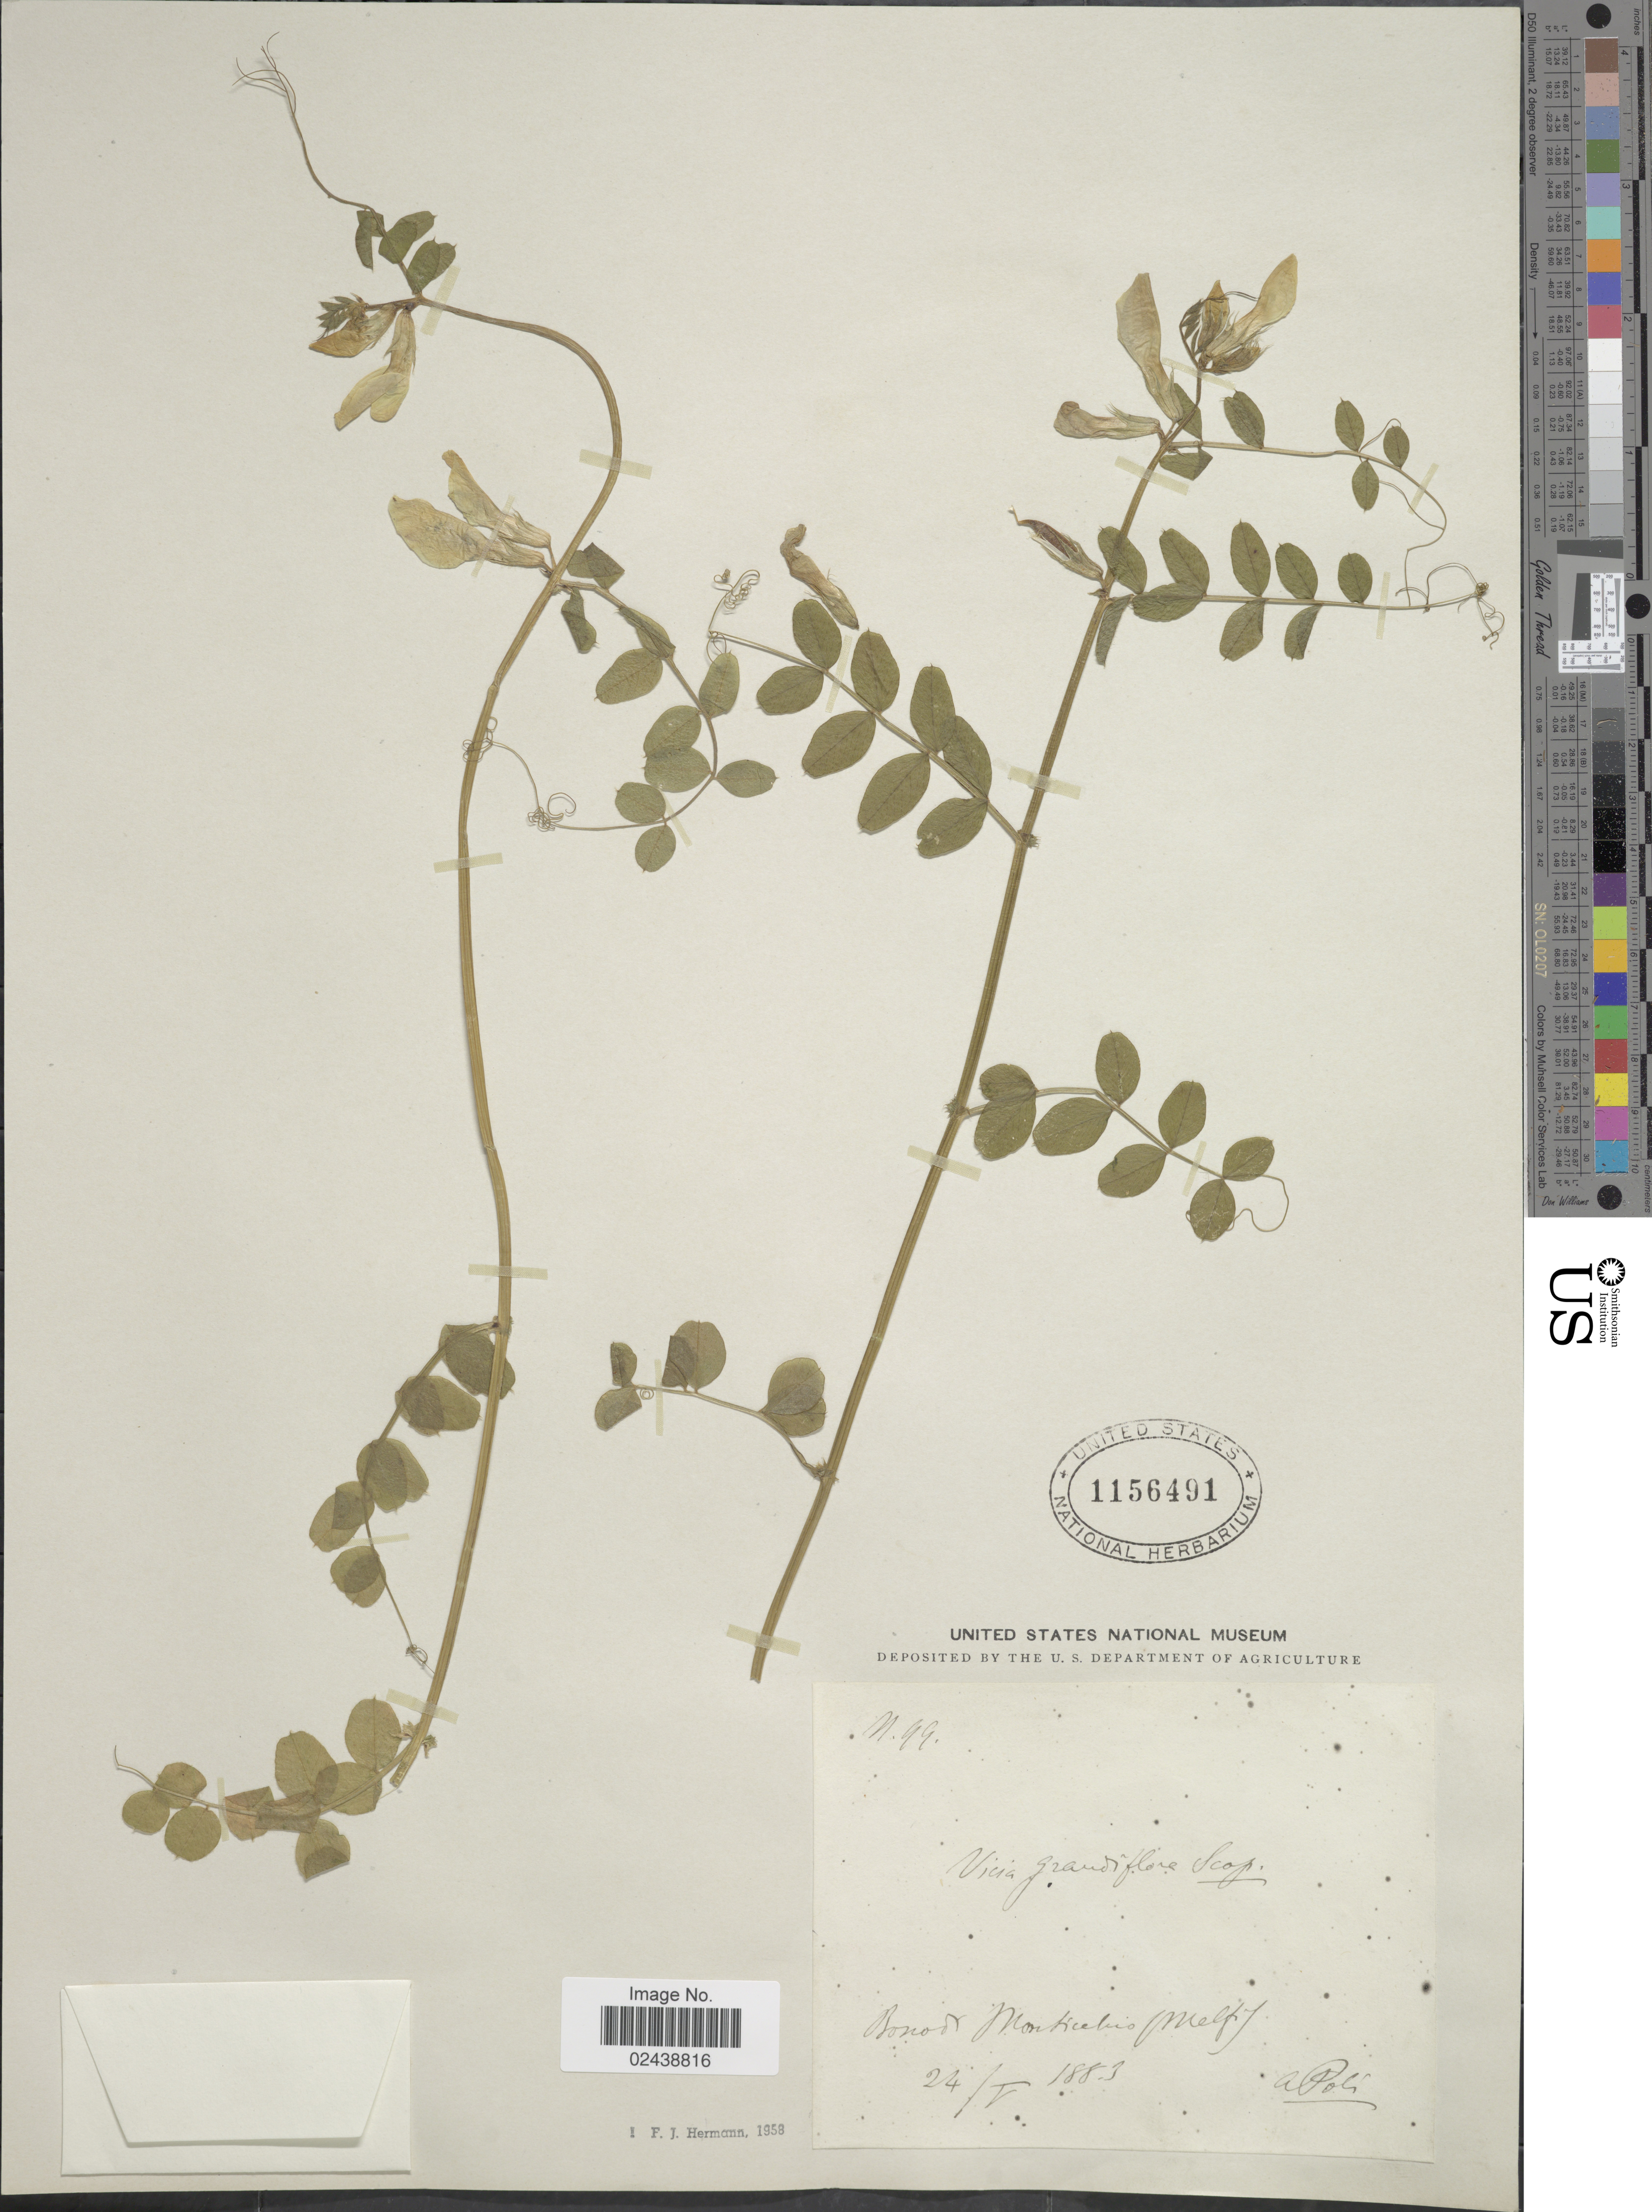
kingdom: Plantae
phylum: Tracheophyta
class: Magnoliopsida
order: Fabales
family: Fabaceae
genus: Vicia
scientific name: Vicia grandiflora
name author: Scop.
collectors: A. Poli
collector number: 99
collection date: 1883-05-24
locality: Bonod Montecelio Melfj [interpreted]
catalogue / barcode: US 1156491